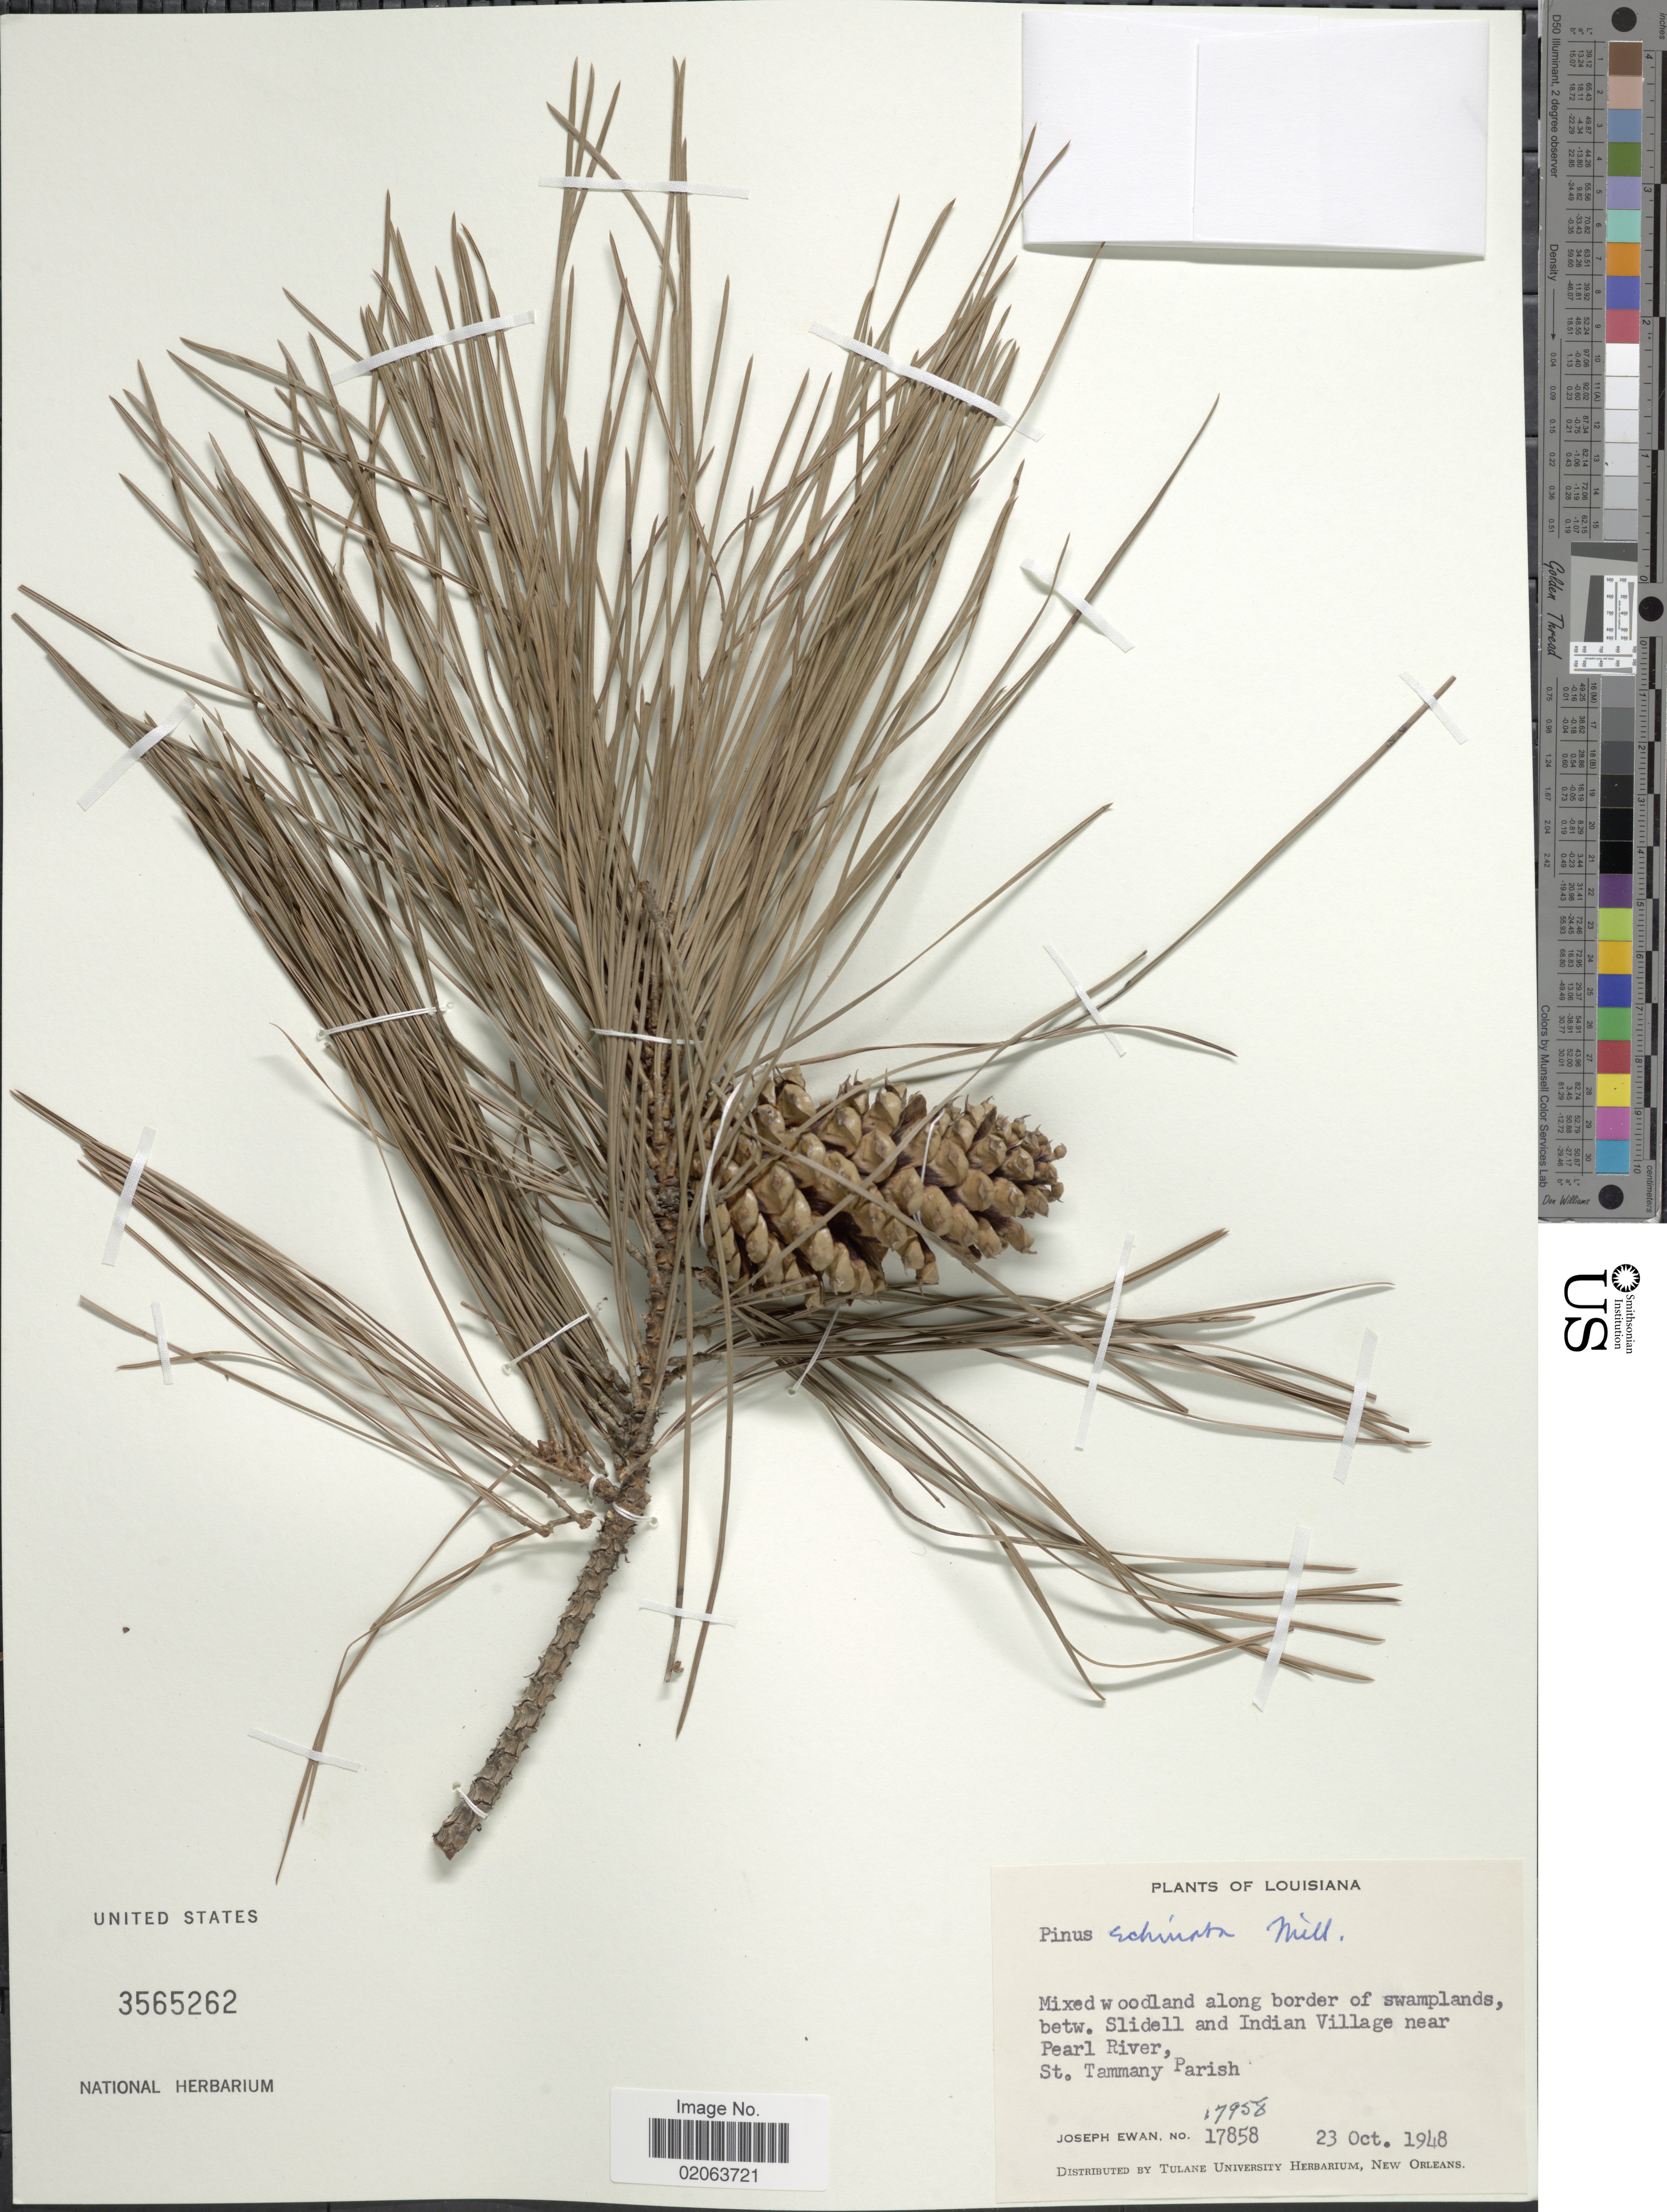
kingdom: Plantae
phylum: Tracheophyta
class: Pinopsida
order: Pinales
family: Pinaceae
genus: Pinus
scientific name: Pinus echinata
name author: Mill.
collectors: J. A. Ewan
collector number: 17858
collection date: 1948-10-23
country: United States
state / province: Louisiana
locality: Slidell and Indian Village near Pearl River. St. Tammany Parish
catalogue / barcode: US 3565262